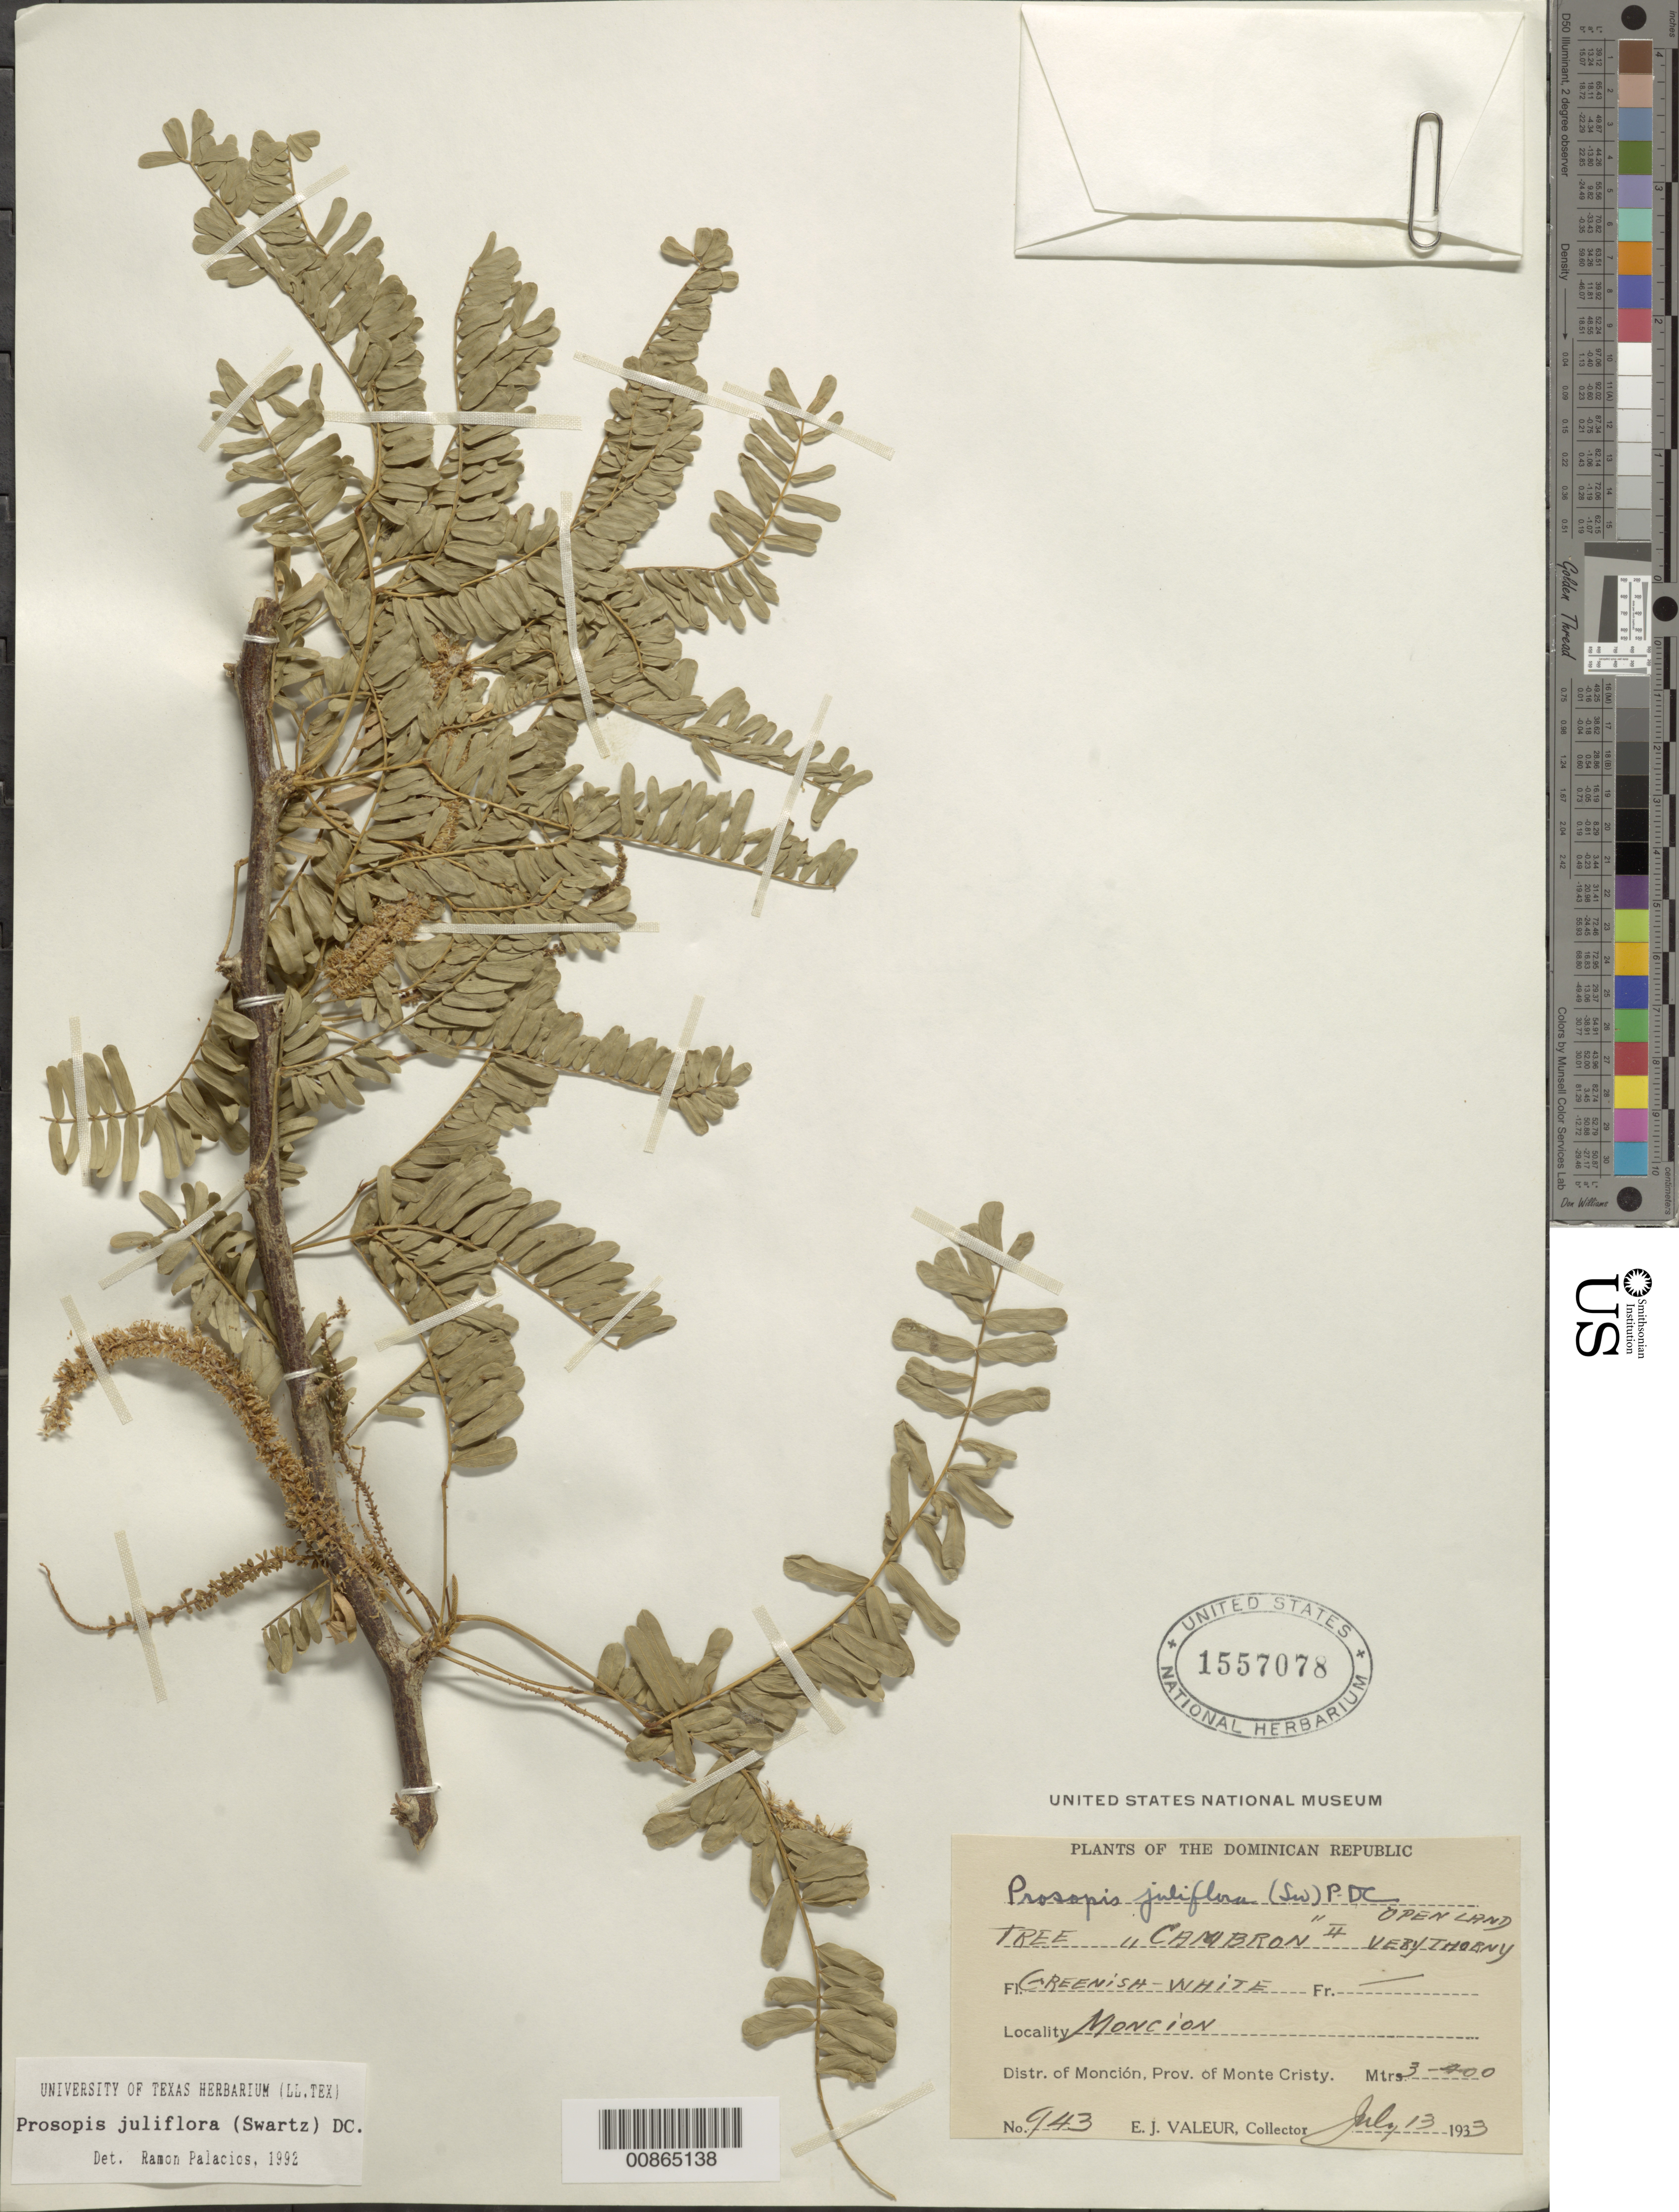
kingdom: Plantae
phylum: Tracheophyta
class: Magnoliopsida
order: Fabales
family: Fabaceae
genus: Neltuma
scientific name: Neltuma juliflora var. juliflora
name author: (Sw.) Raf.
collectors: E. Valeur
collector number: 943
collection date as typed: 13 Jul 1933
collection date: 1933-07-13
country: Dominican Republic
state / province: Monte Cristi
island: Hispaniola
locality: Monción. Distr. of Monción.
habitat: Open land.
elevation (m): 300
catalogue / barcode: US 1557078